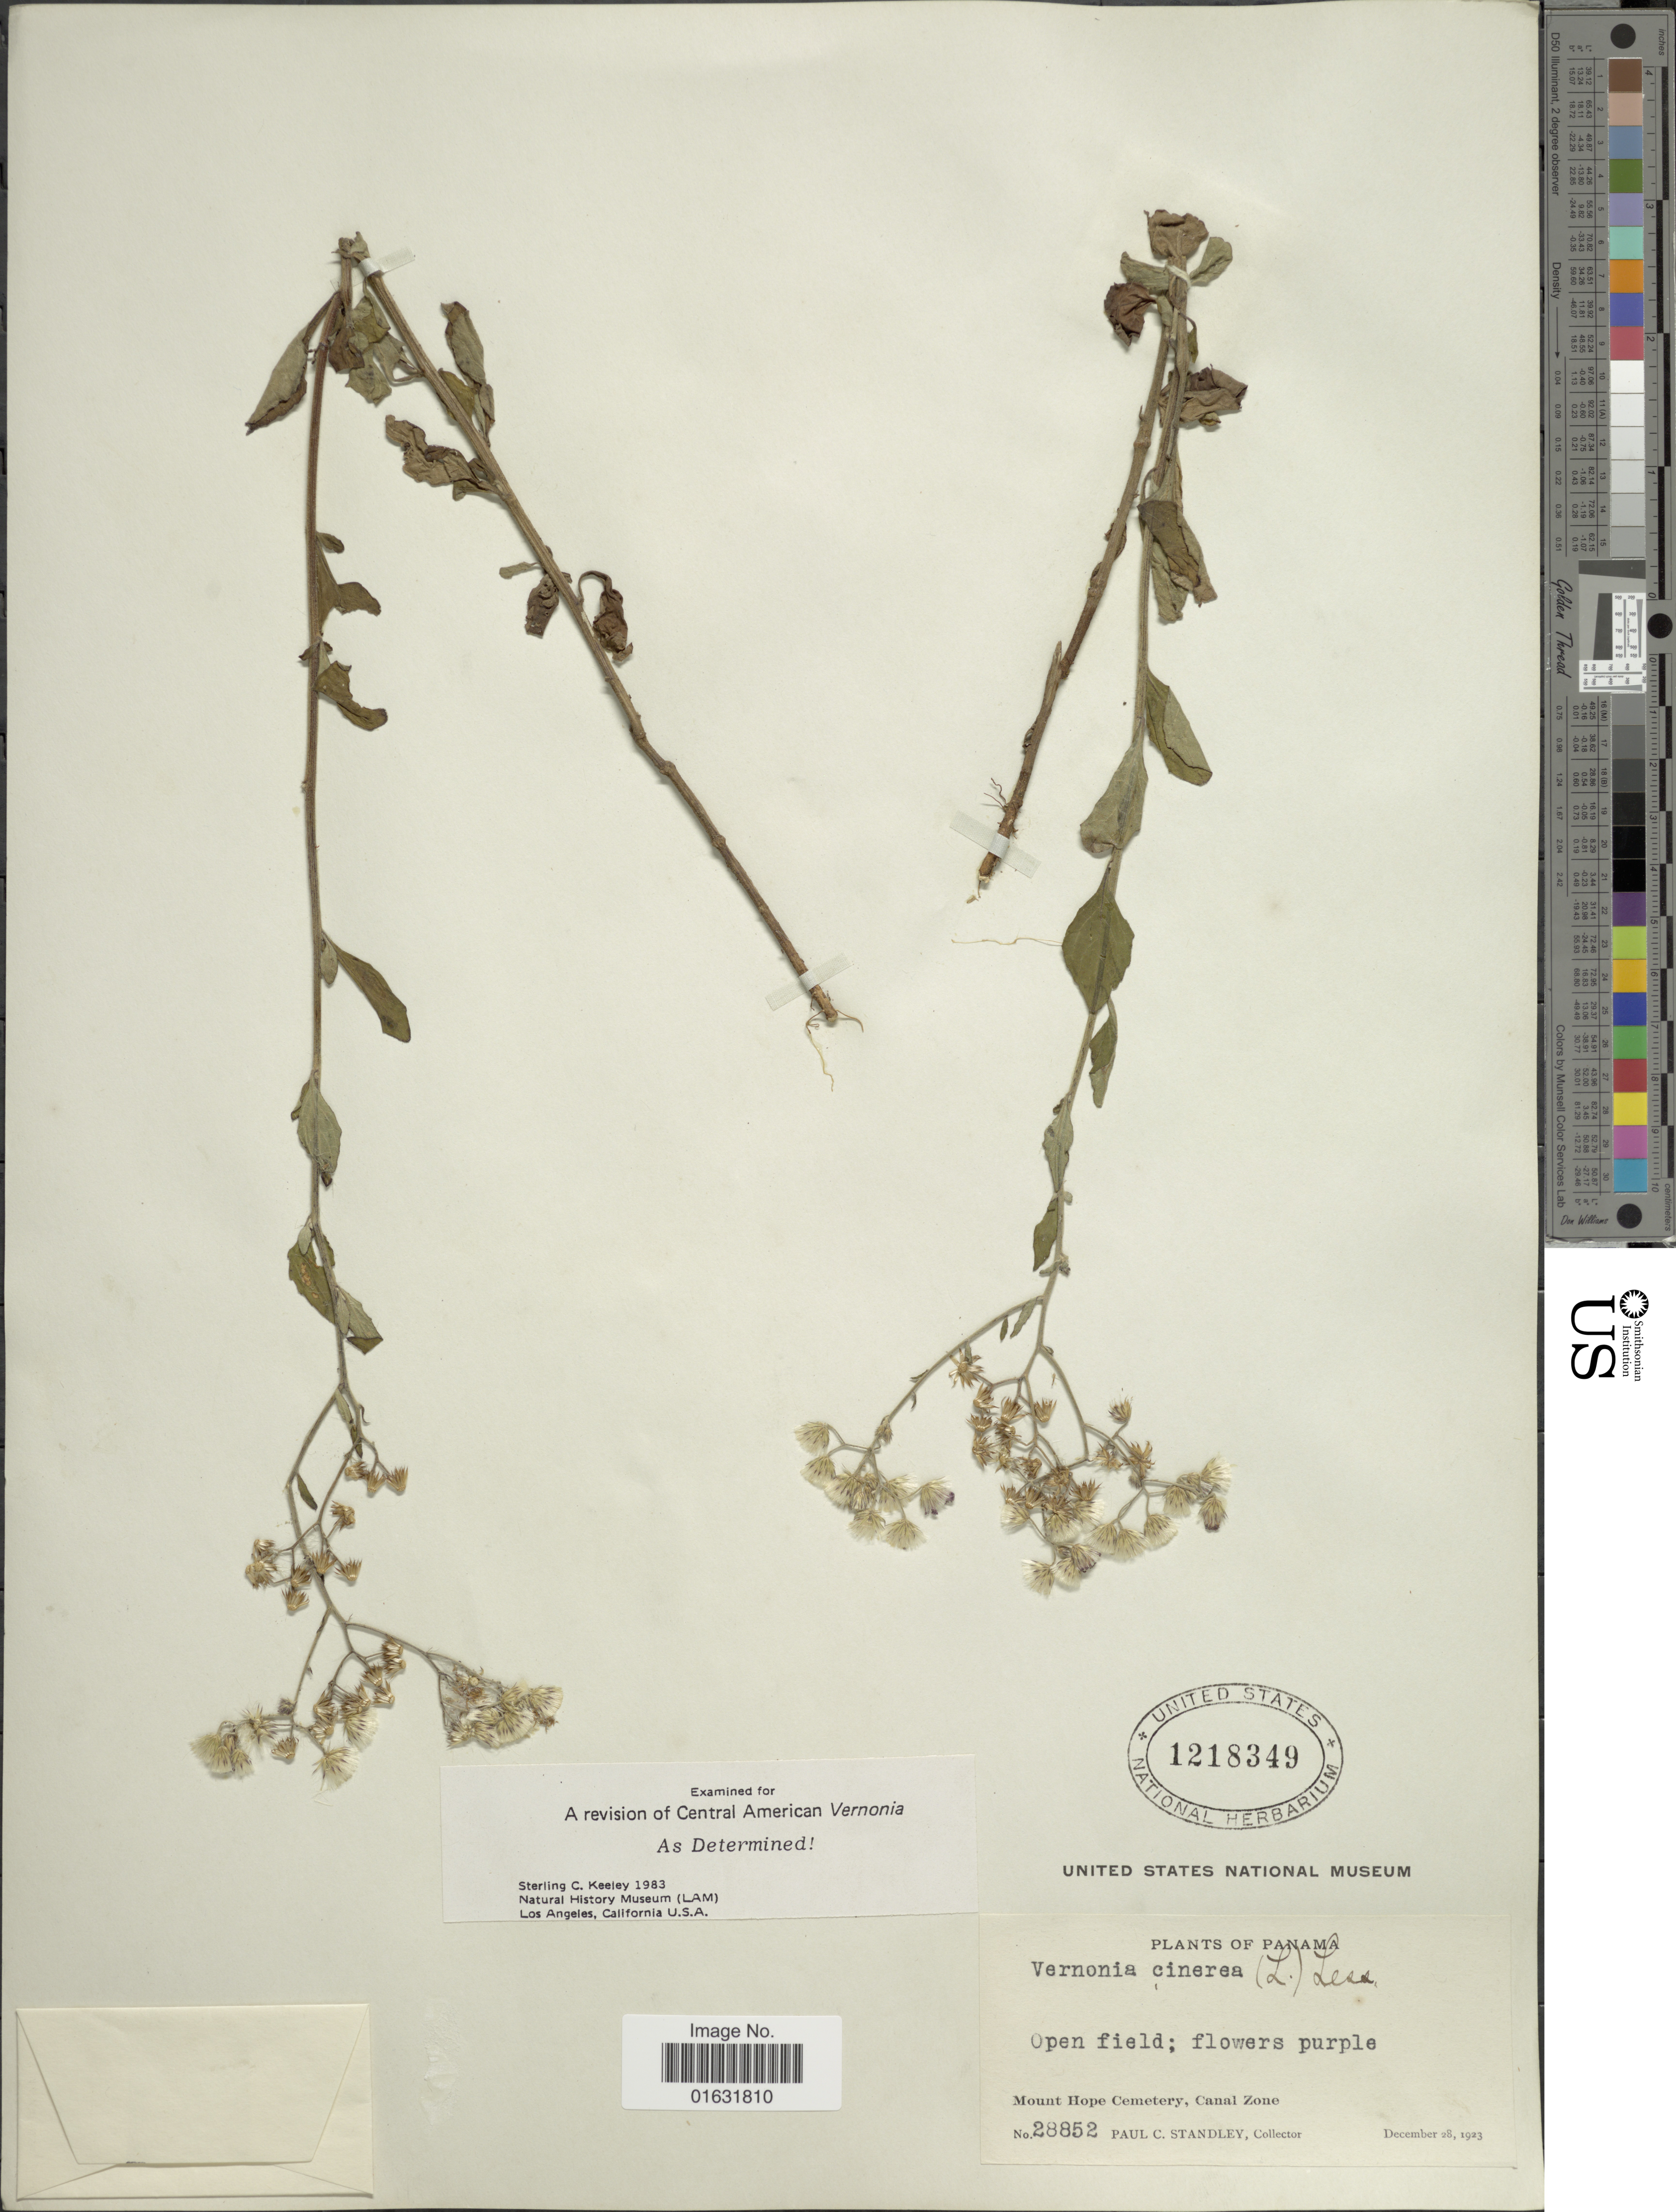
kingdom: Plantae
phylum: Tracheophyta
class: Magnoliopsida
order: Asterales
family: Asteraceae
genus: Cyanthillium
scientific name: Cyanthillium cinereum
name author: (L.) H. Rob.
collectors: P. C. Standley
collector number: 28852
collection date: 1923-12-28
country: Panama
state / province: Colón / Panamá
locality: Mount Hope Cemetery, Canal Zone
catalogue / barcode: US 1218349